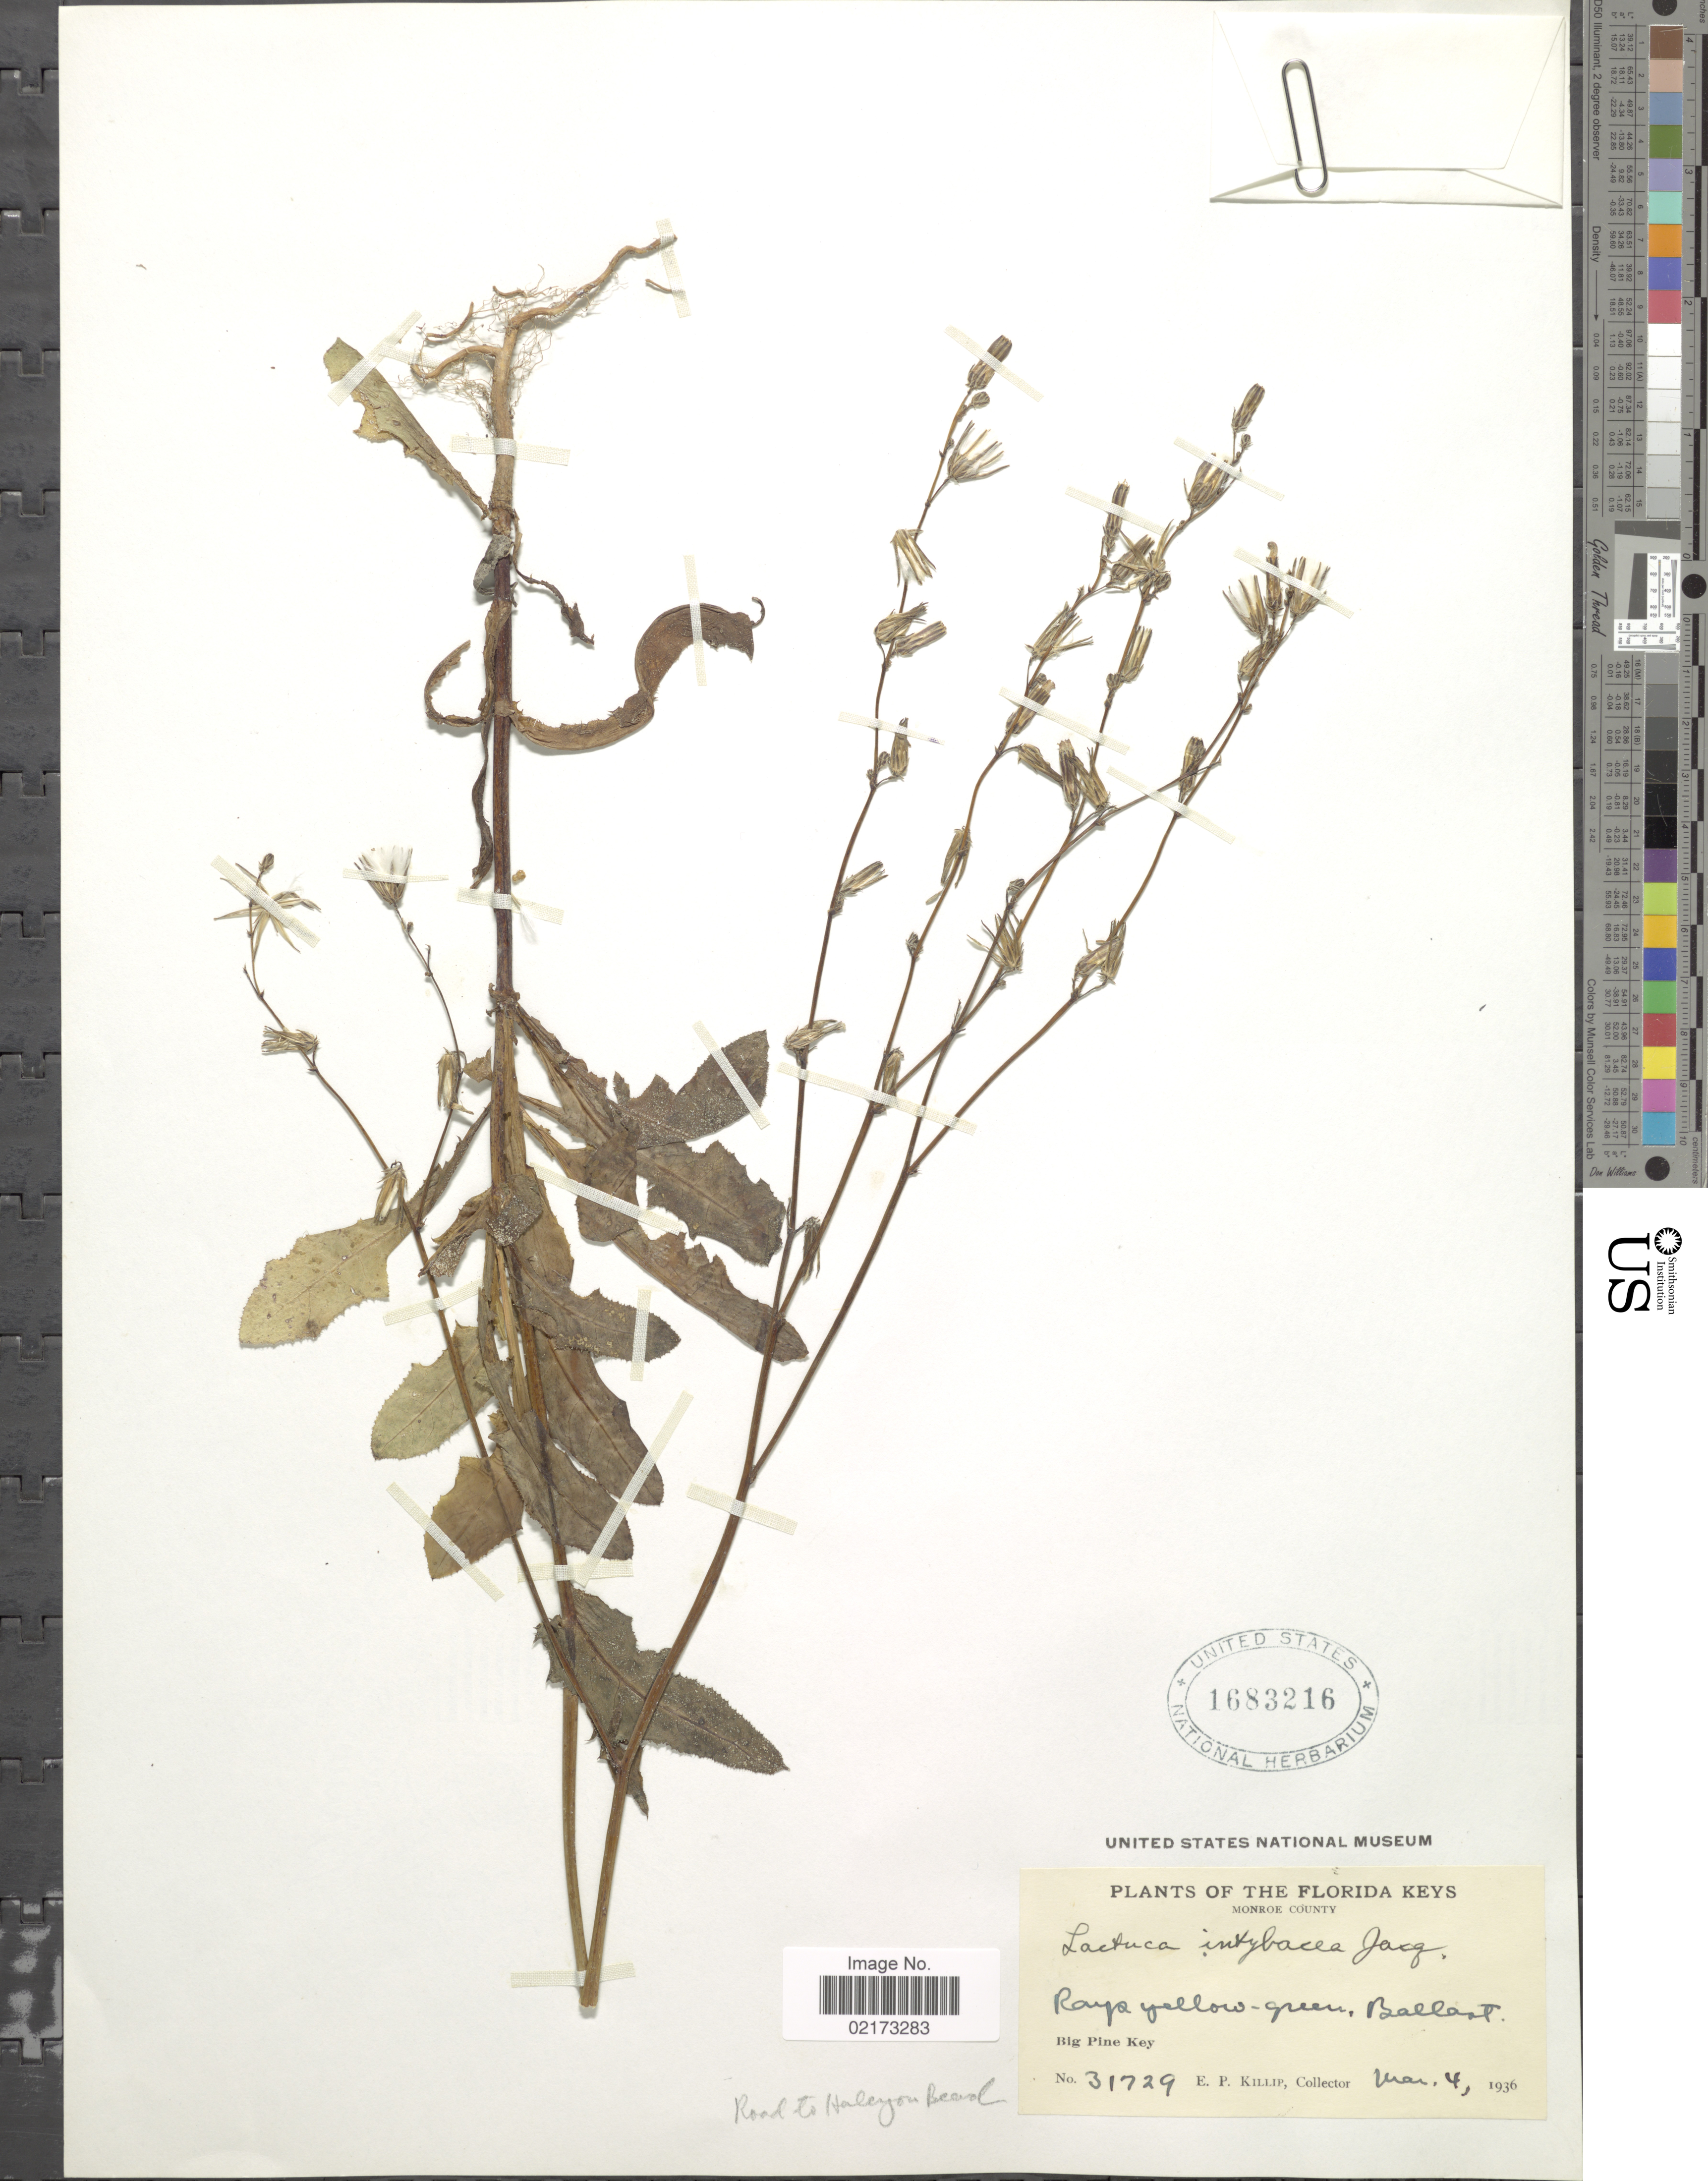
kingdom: Plantae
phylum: Tracheophyta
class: Magnoliopsida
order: Asterales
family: Asteraceae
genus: Launaea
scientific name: Launaea intybacea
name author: (Jacq.) Beauverd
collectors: E. P. Killip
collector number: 31729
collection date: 1936-03-04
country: United States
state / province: Florida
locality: Florida Keys, Monroe Co, Ballast, Big Pine Key.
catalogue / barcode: US 1683216